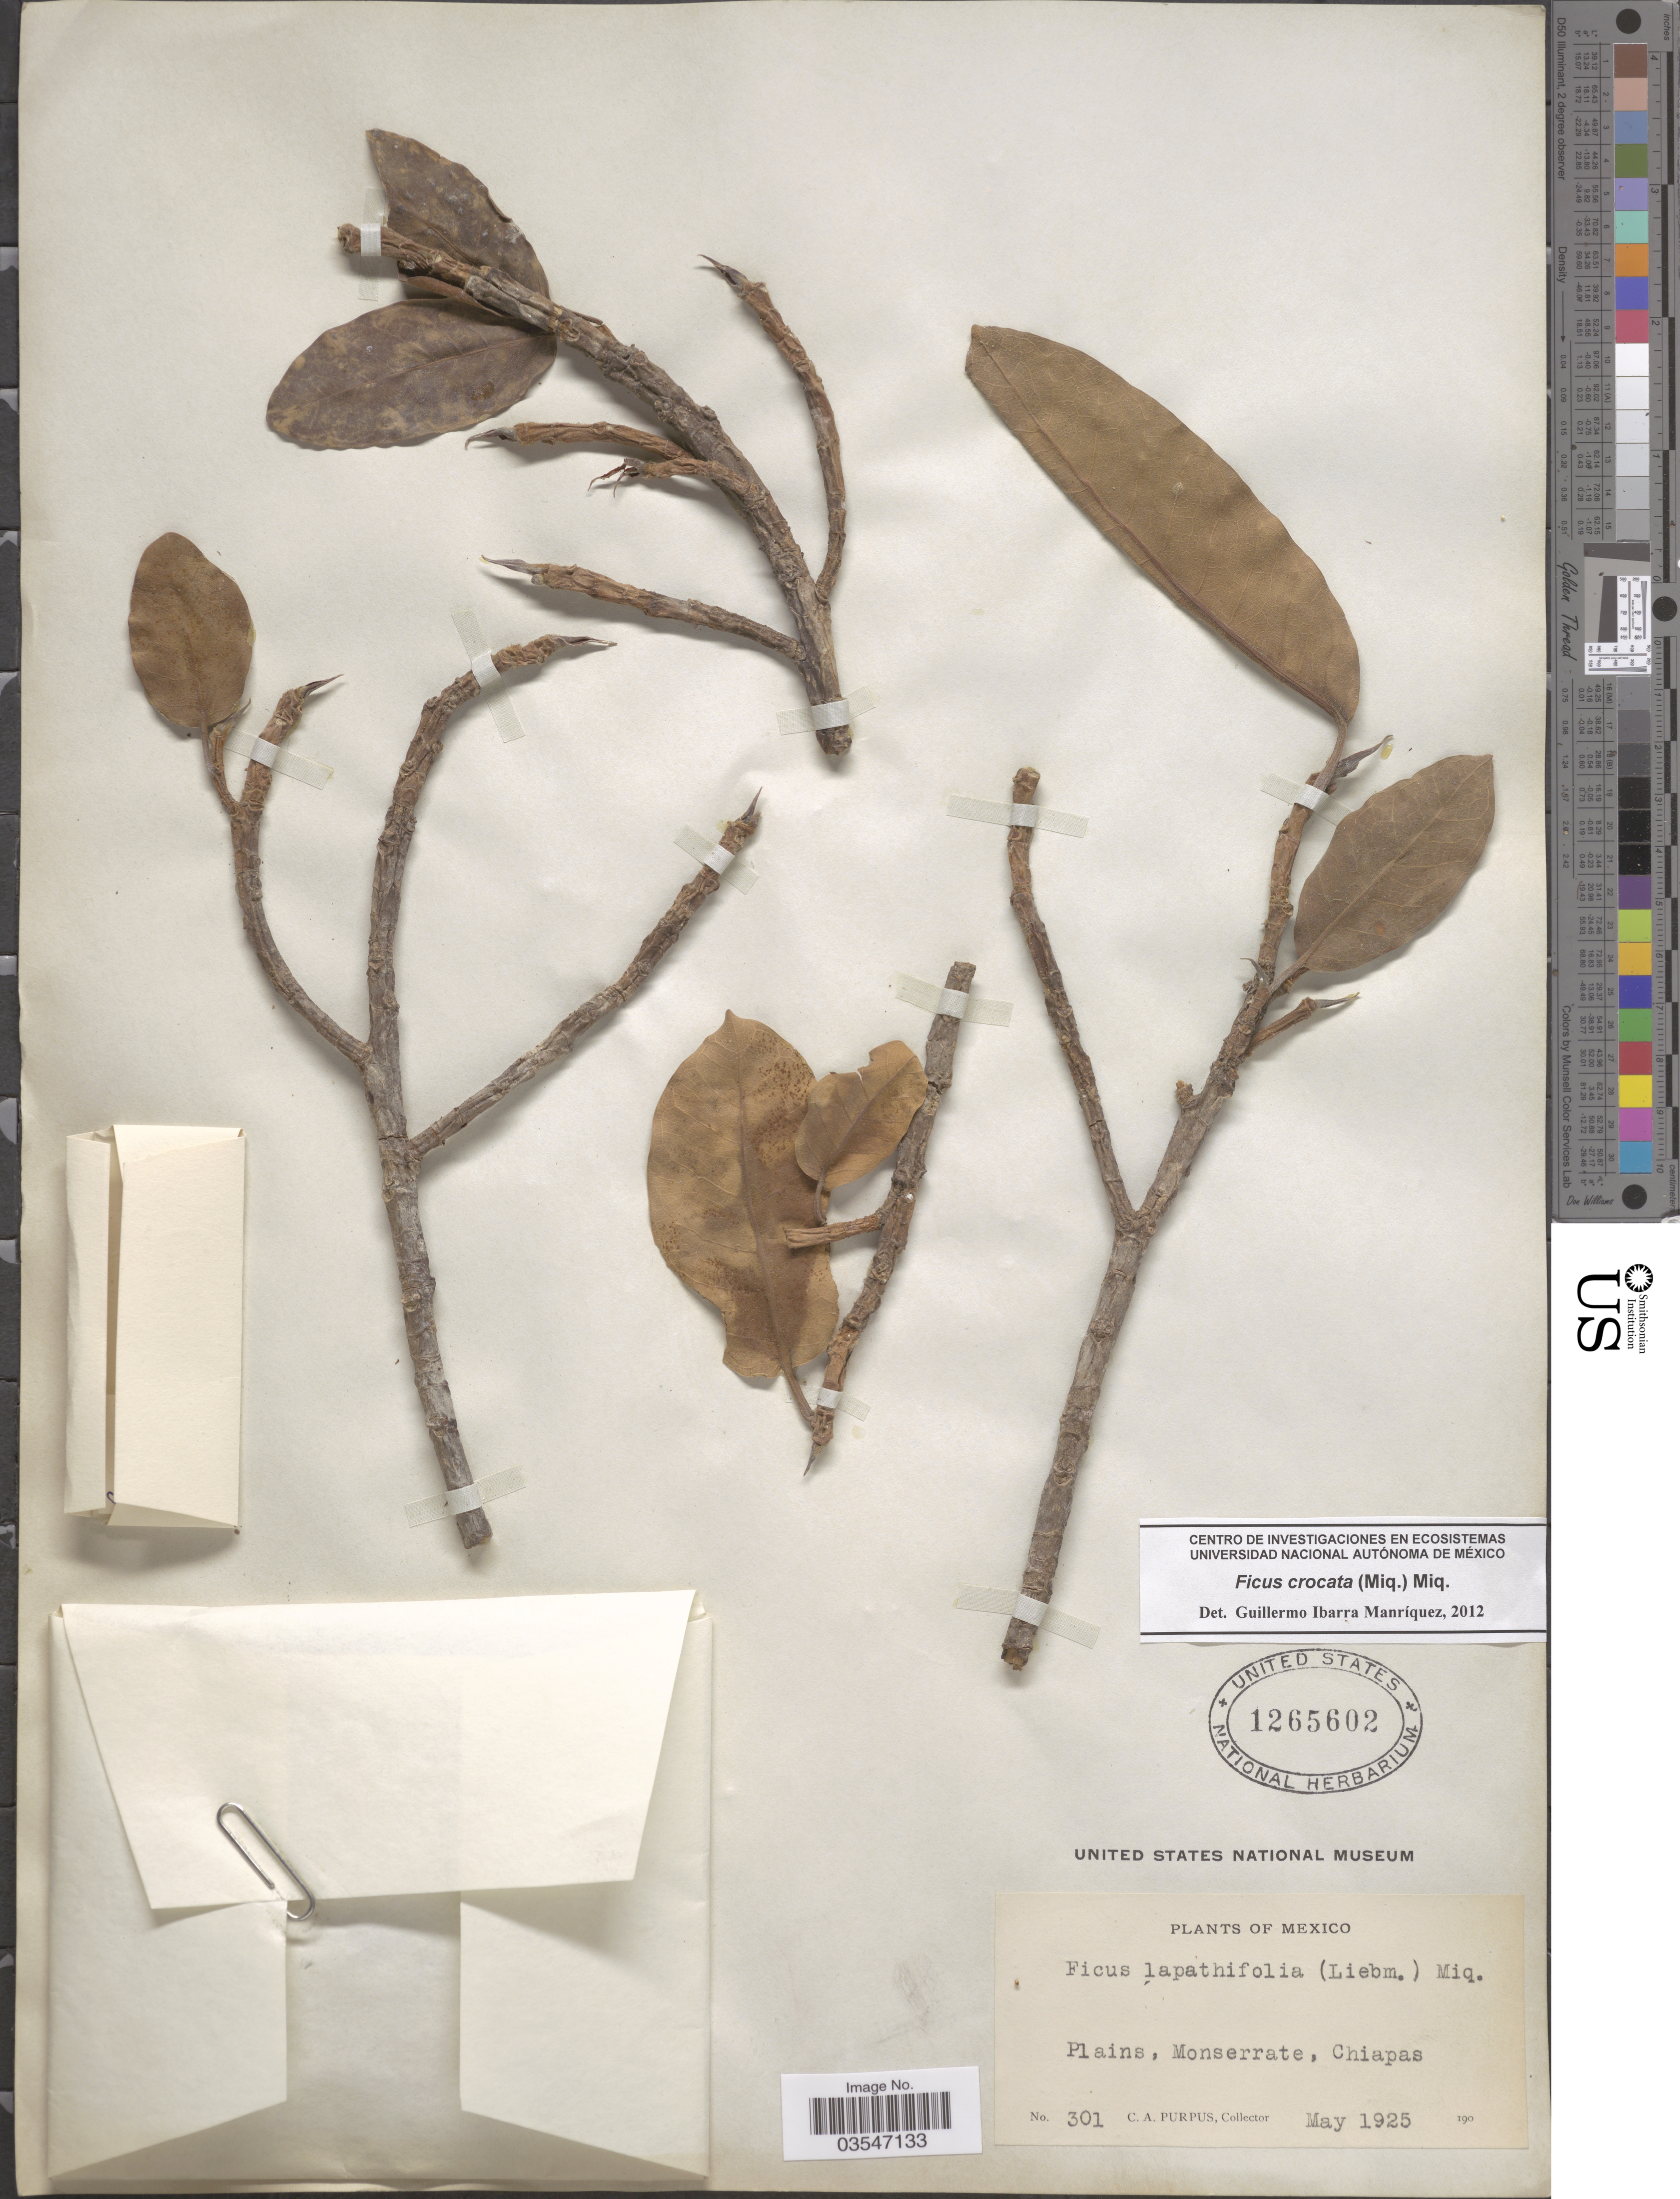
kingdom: Plantae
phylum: Tracheophyta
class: Magnoliopsida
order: Rosales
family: Moraceae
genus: Ficus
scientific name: Ficus crocata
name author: (Miq.) Miq.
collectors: C. A. Purpus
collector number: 301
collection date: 1925-05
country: Mexico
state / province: Chiapas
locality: Plains, Monserrate.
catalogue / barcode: US 1265602